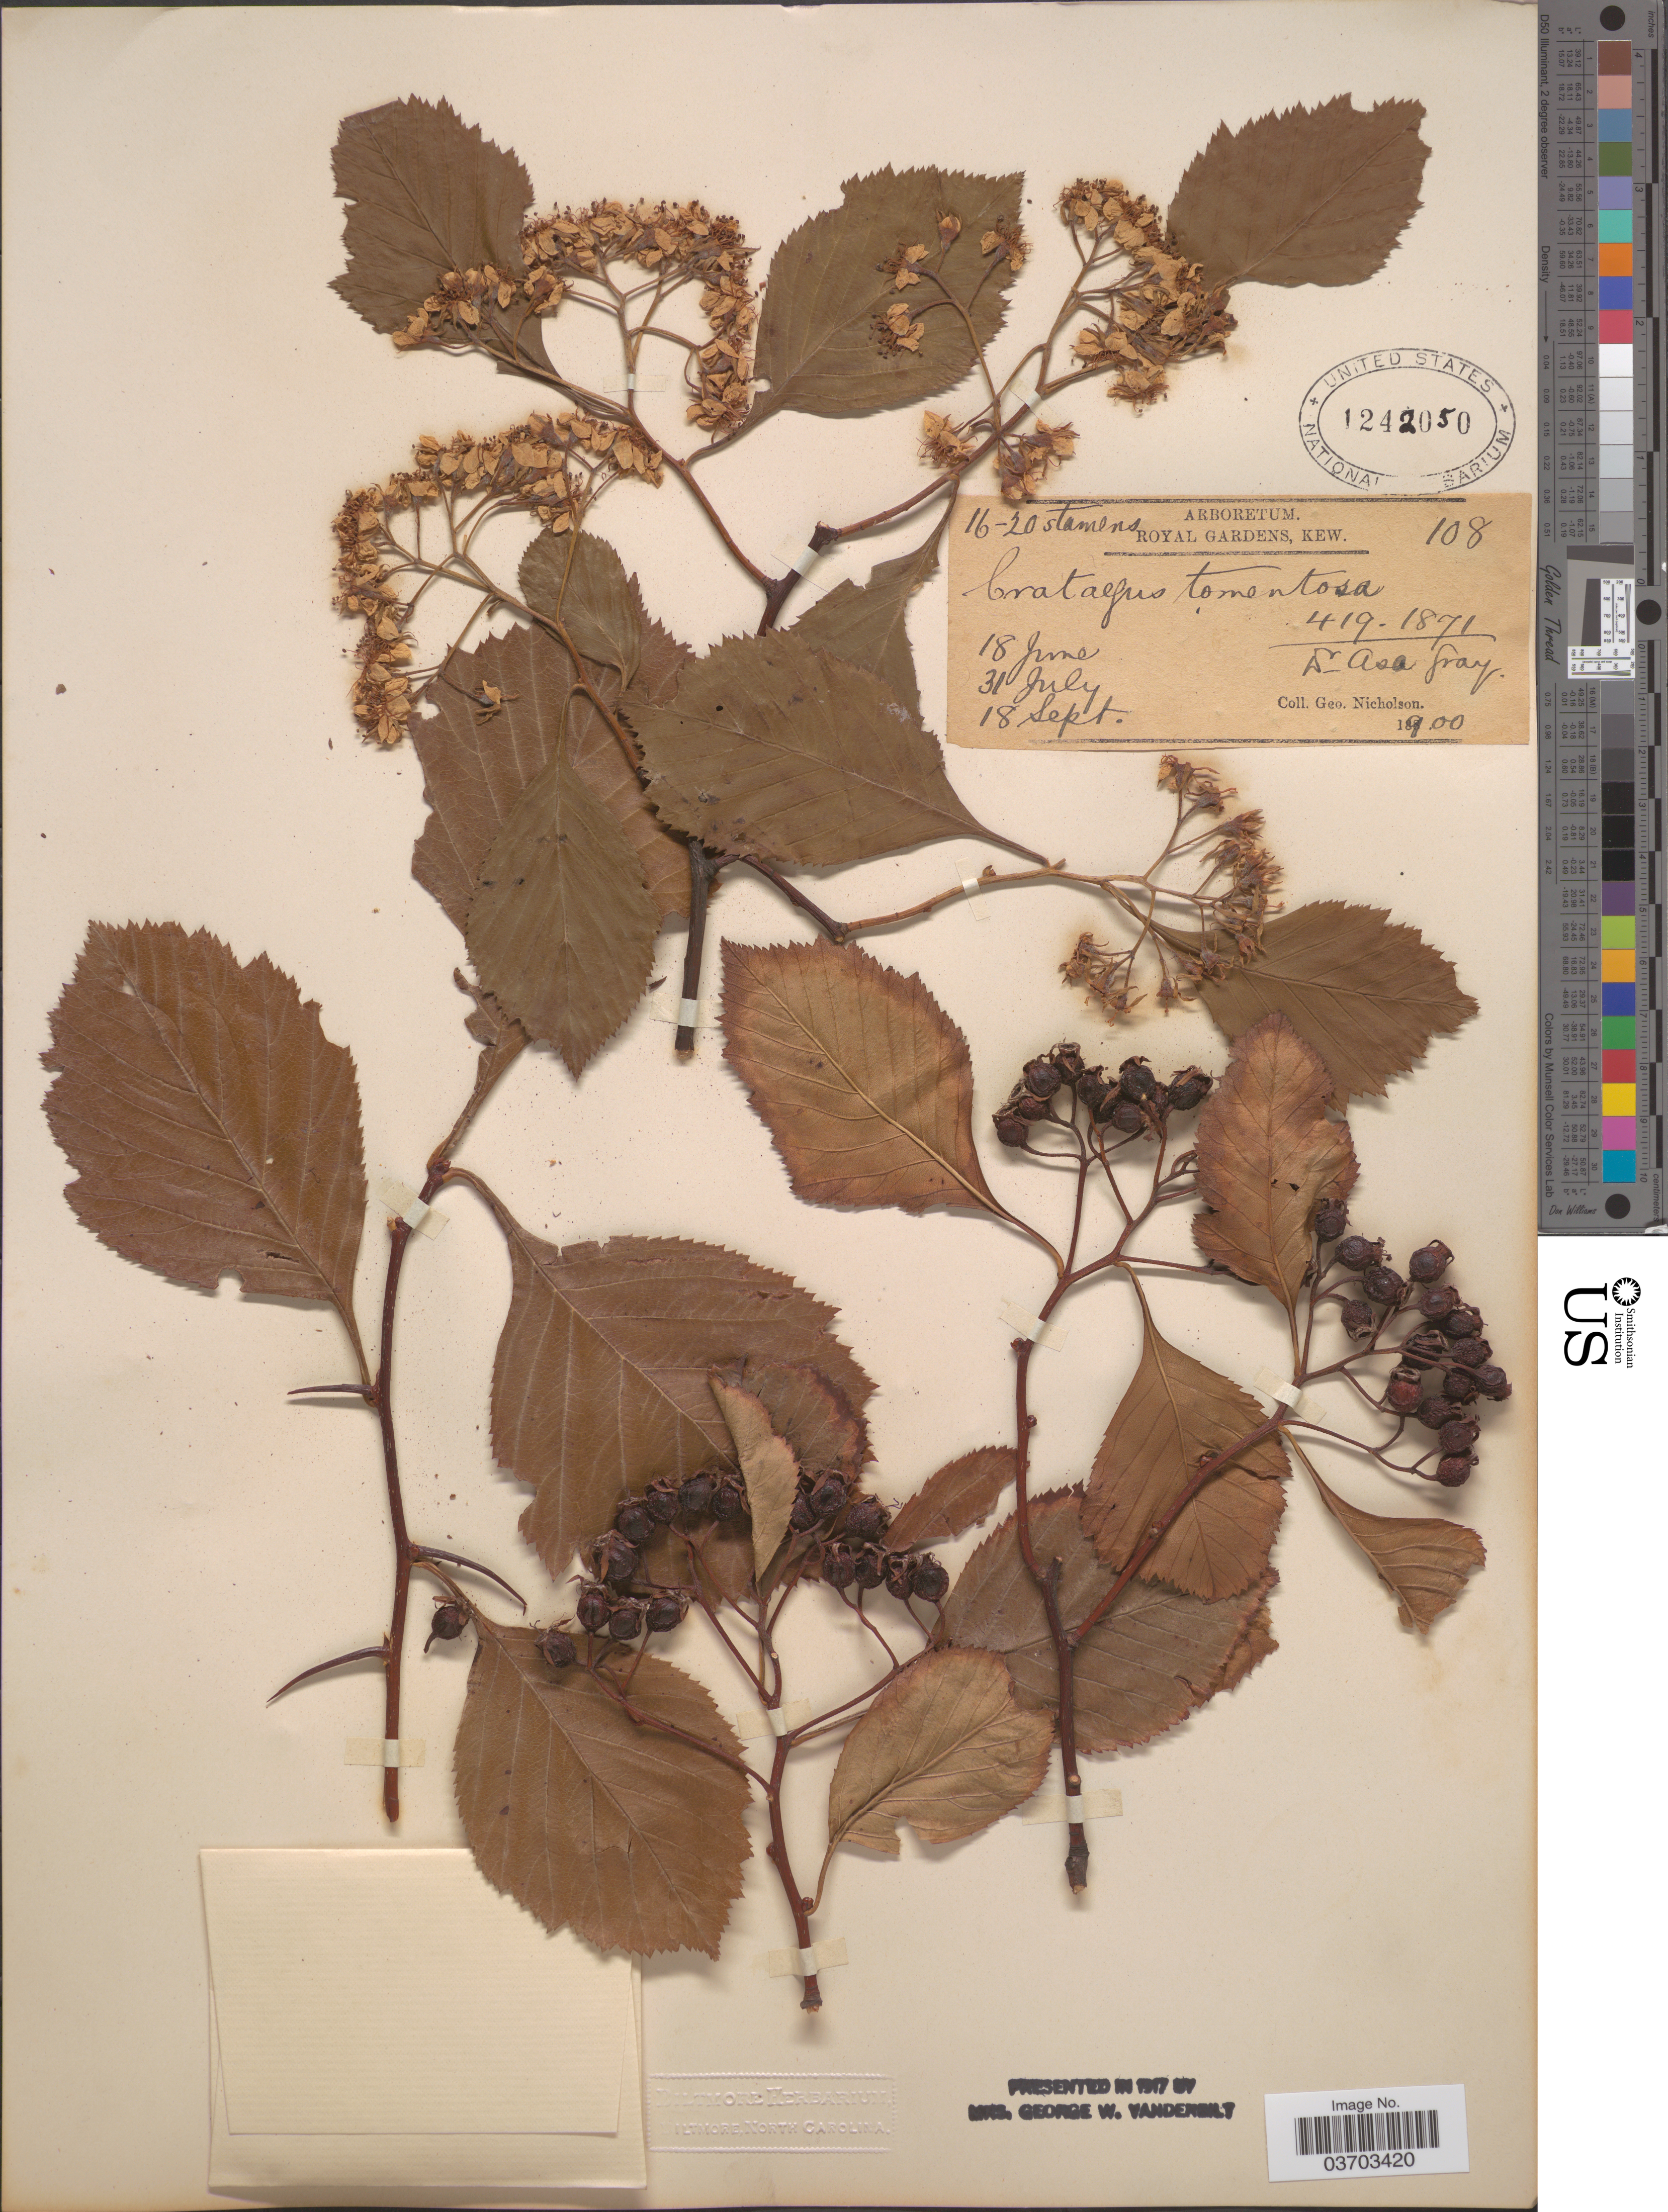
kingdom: Plantae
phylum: Tracheophyta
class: Magnoliopsida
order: Rosales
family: Rosaceae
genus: Crataegus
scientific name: Crataegus calpodendron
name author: (Ehrh.) Medik.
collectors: G. Nicholson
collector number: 108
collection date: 1900-06-18/1900-09-18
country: United Kingdom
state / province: England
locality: Arboretum Royal Gardens, Kew.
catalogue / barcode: US 1242050